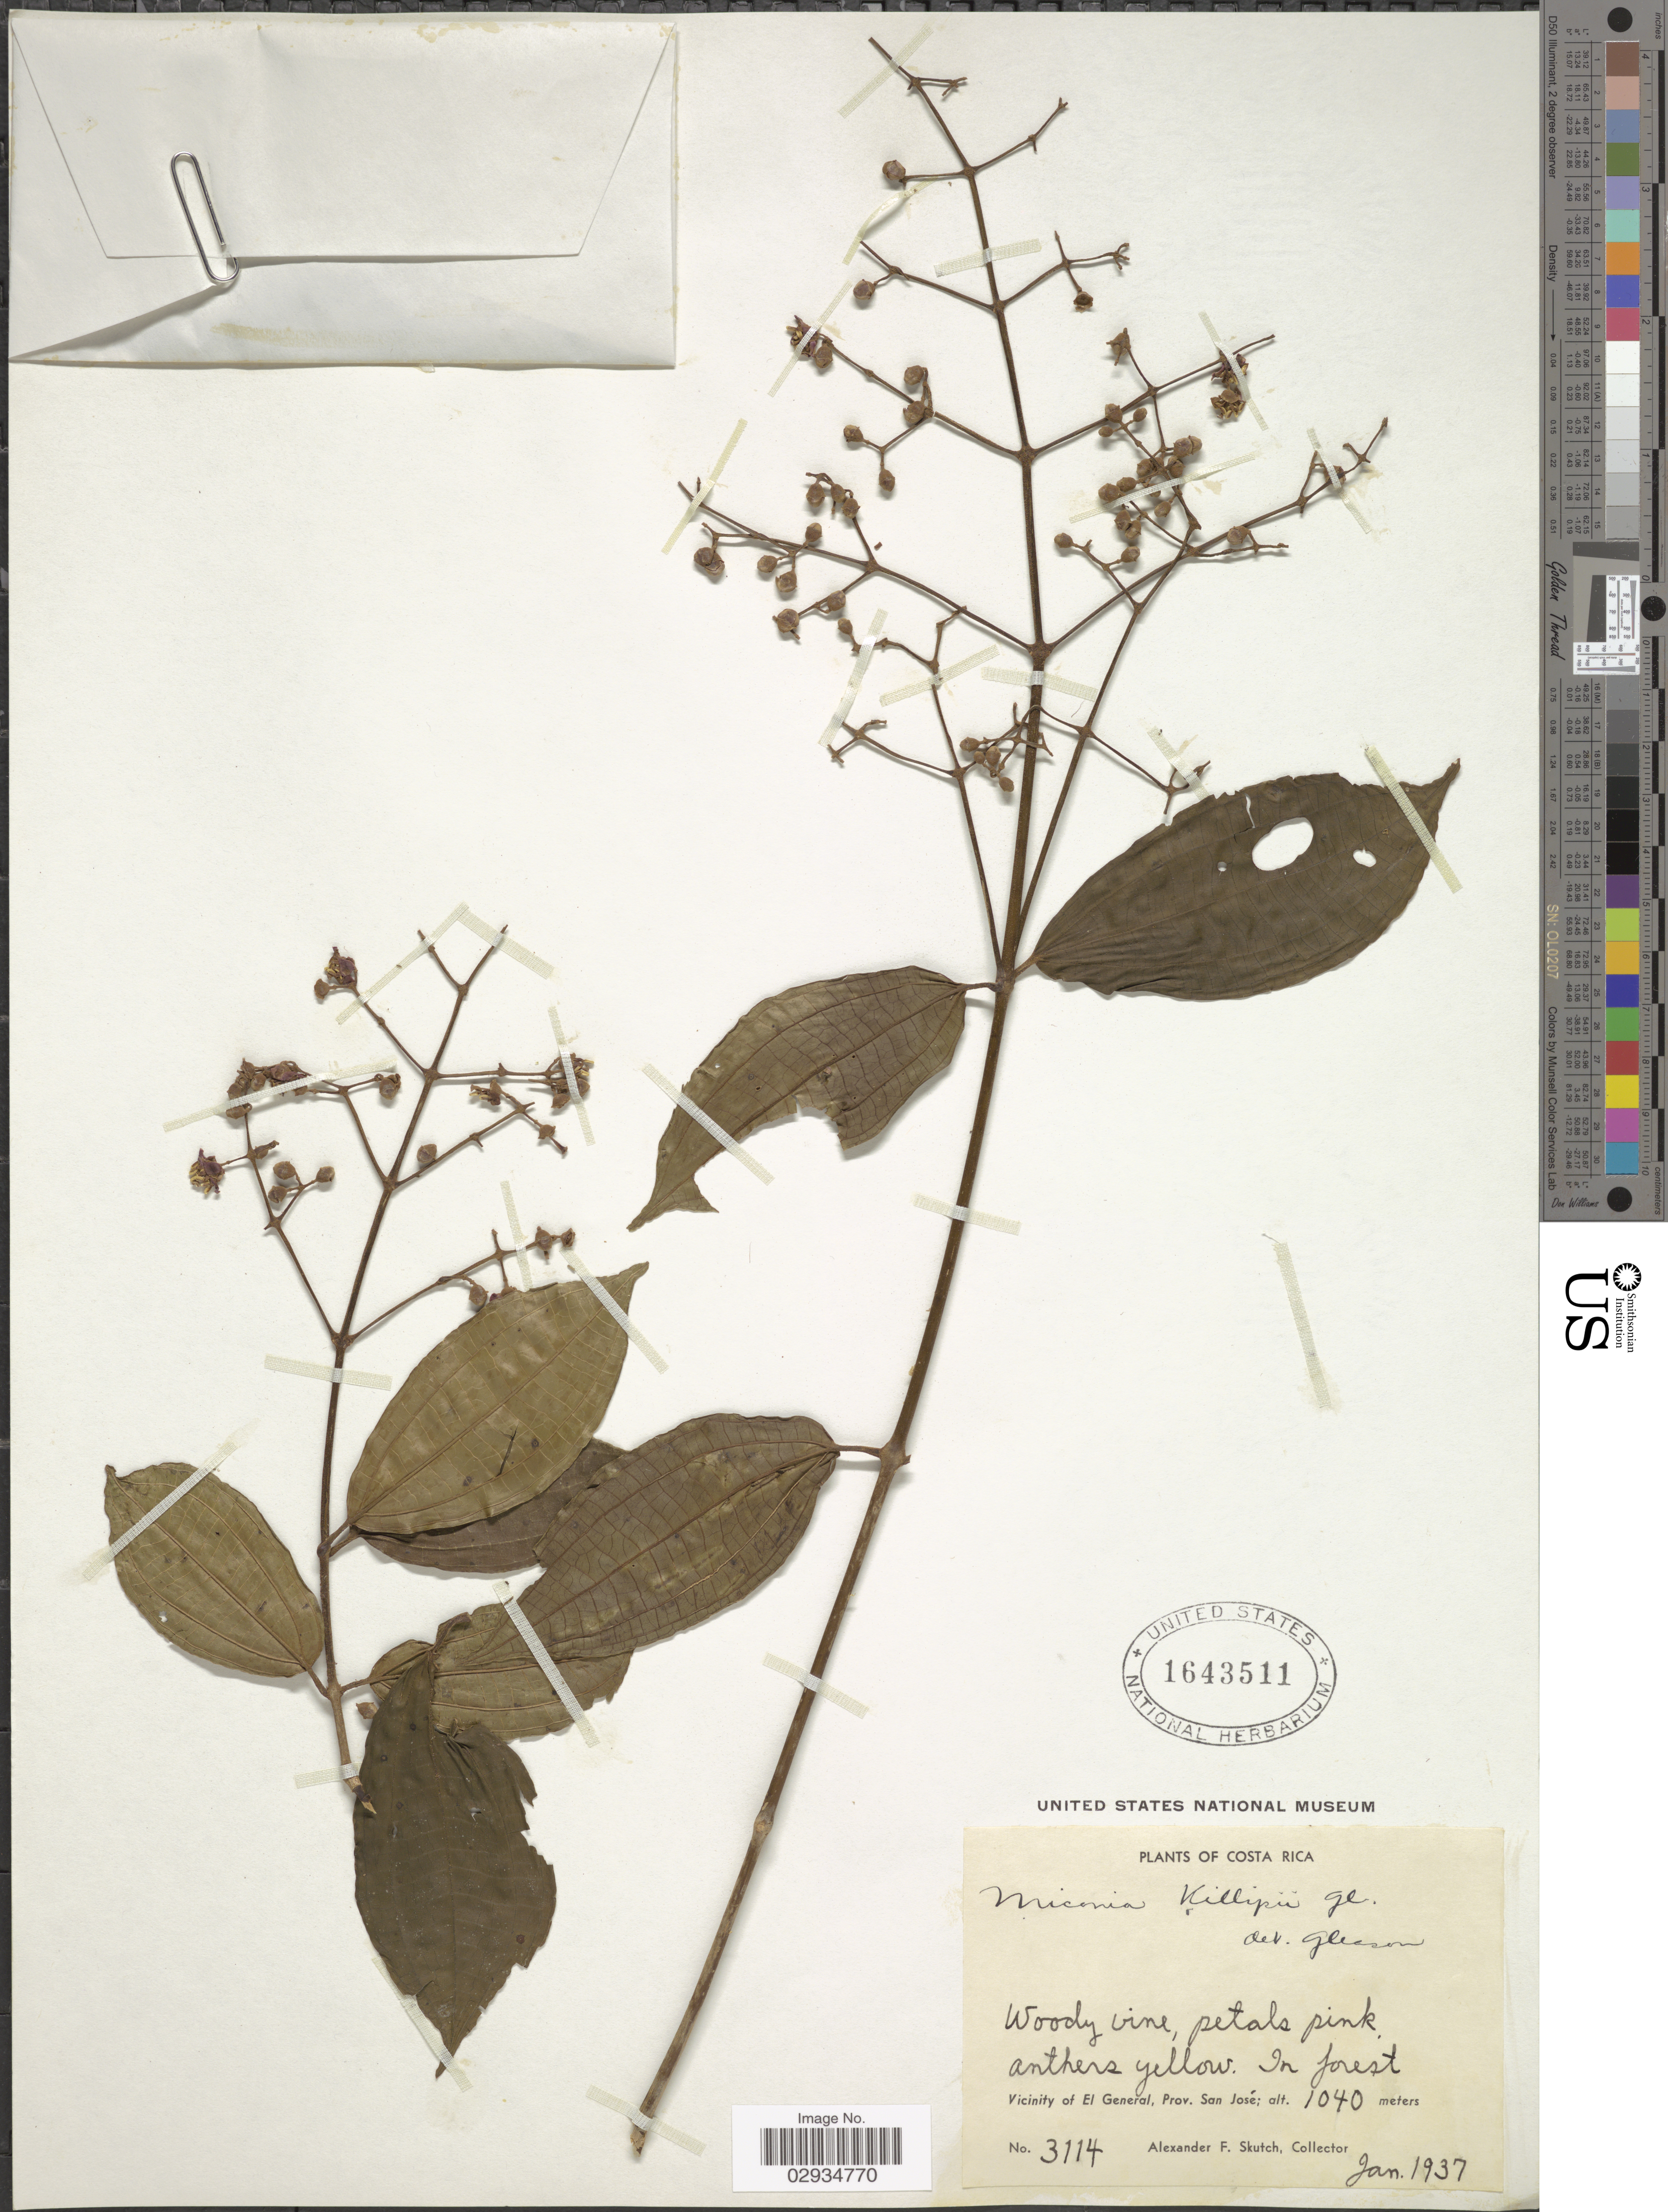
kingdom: Plantae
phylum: Tracheophyta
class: Magnoliopsida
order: Myrtales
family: Melastomataceae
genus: Miconia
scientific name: Miconia killipii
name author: Gleason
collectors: A. F. Skutch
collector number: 3114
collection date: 1937-01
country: Costa Rica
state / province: San José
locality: Vicinity of El General.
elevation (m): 1040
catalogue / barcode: US 1643511